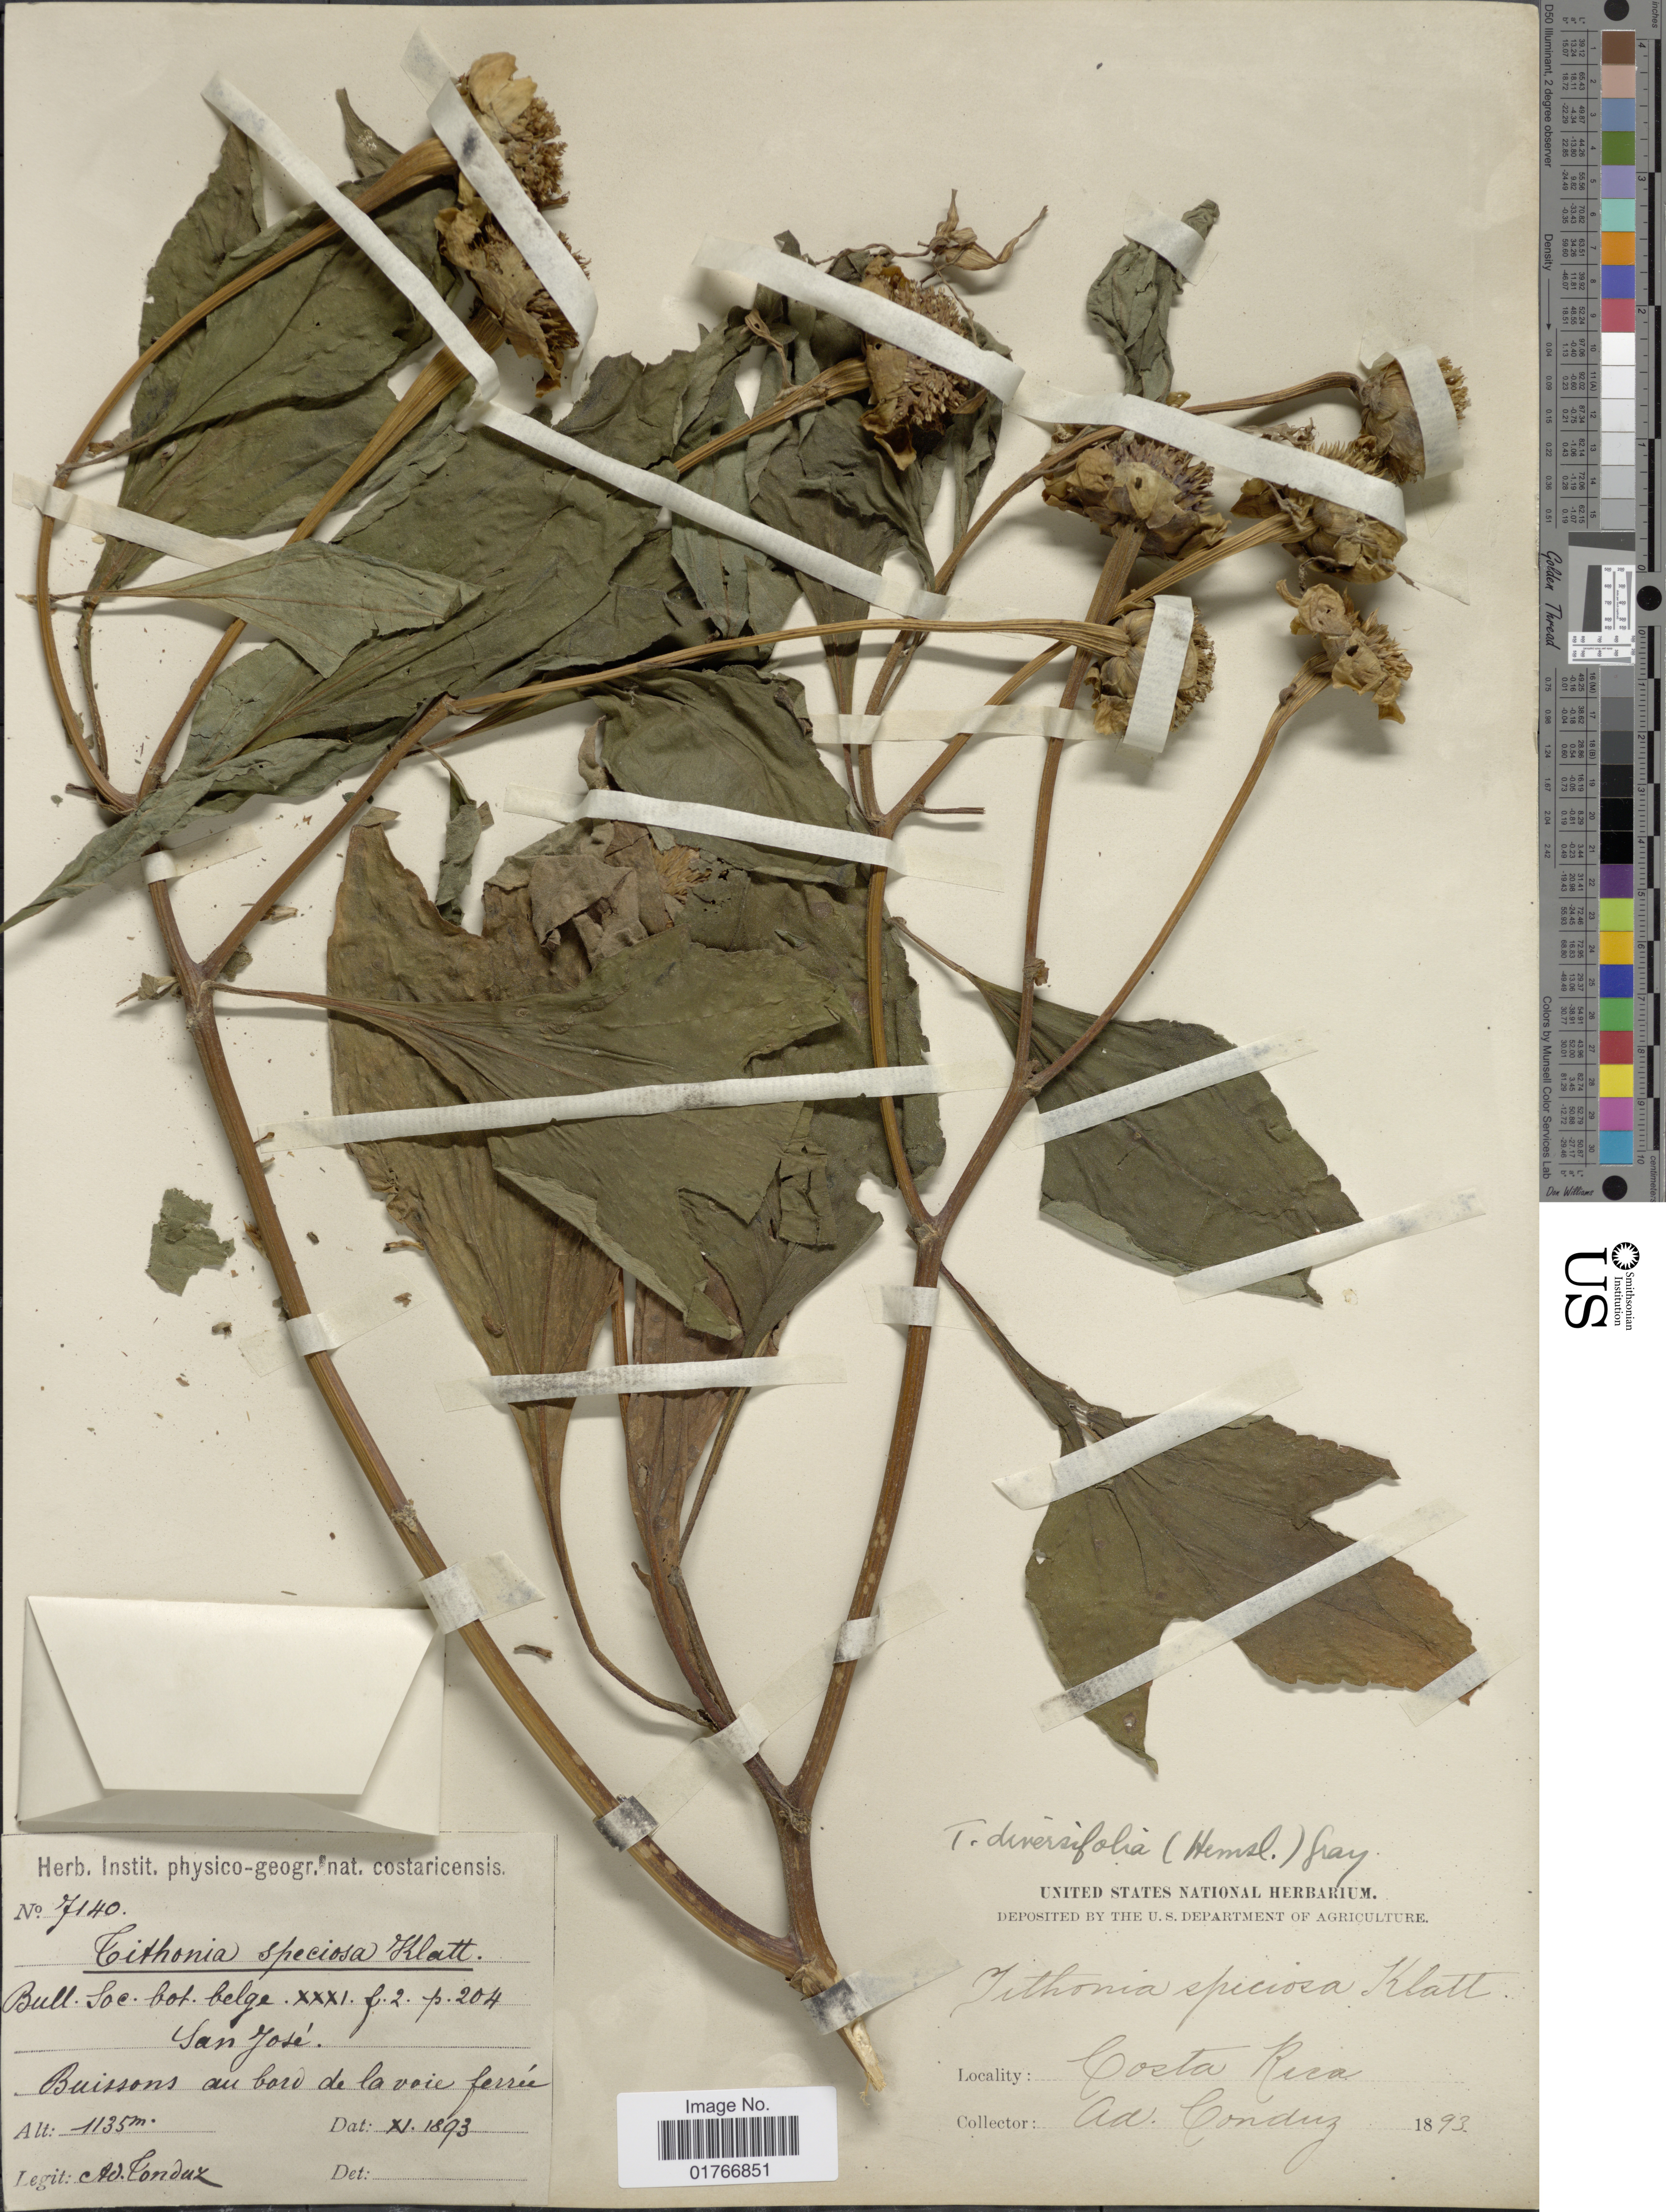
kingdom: Plantae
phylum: Tracheophyta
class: Magnoliopsida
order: Asterales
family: Asteraceae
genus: Tithonia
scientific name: Tithonia diversifolia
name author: (Hemsl.) A. Gray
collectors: A. Tonduz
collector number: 7140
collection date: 1893-11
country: Costa Rica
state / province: San José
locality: Buissons au bord de la voie ferrie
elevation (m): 1135